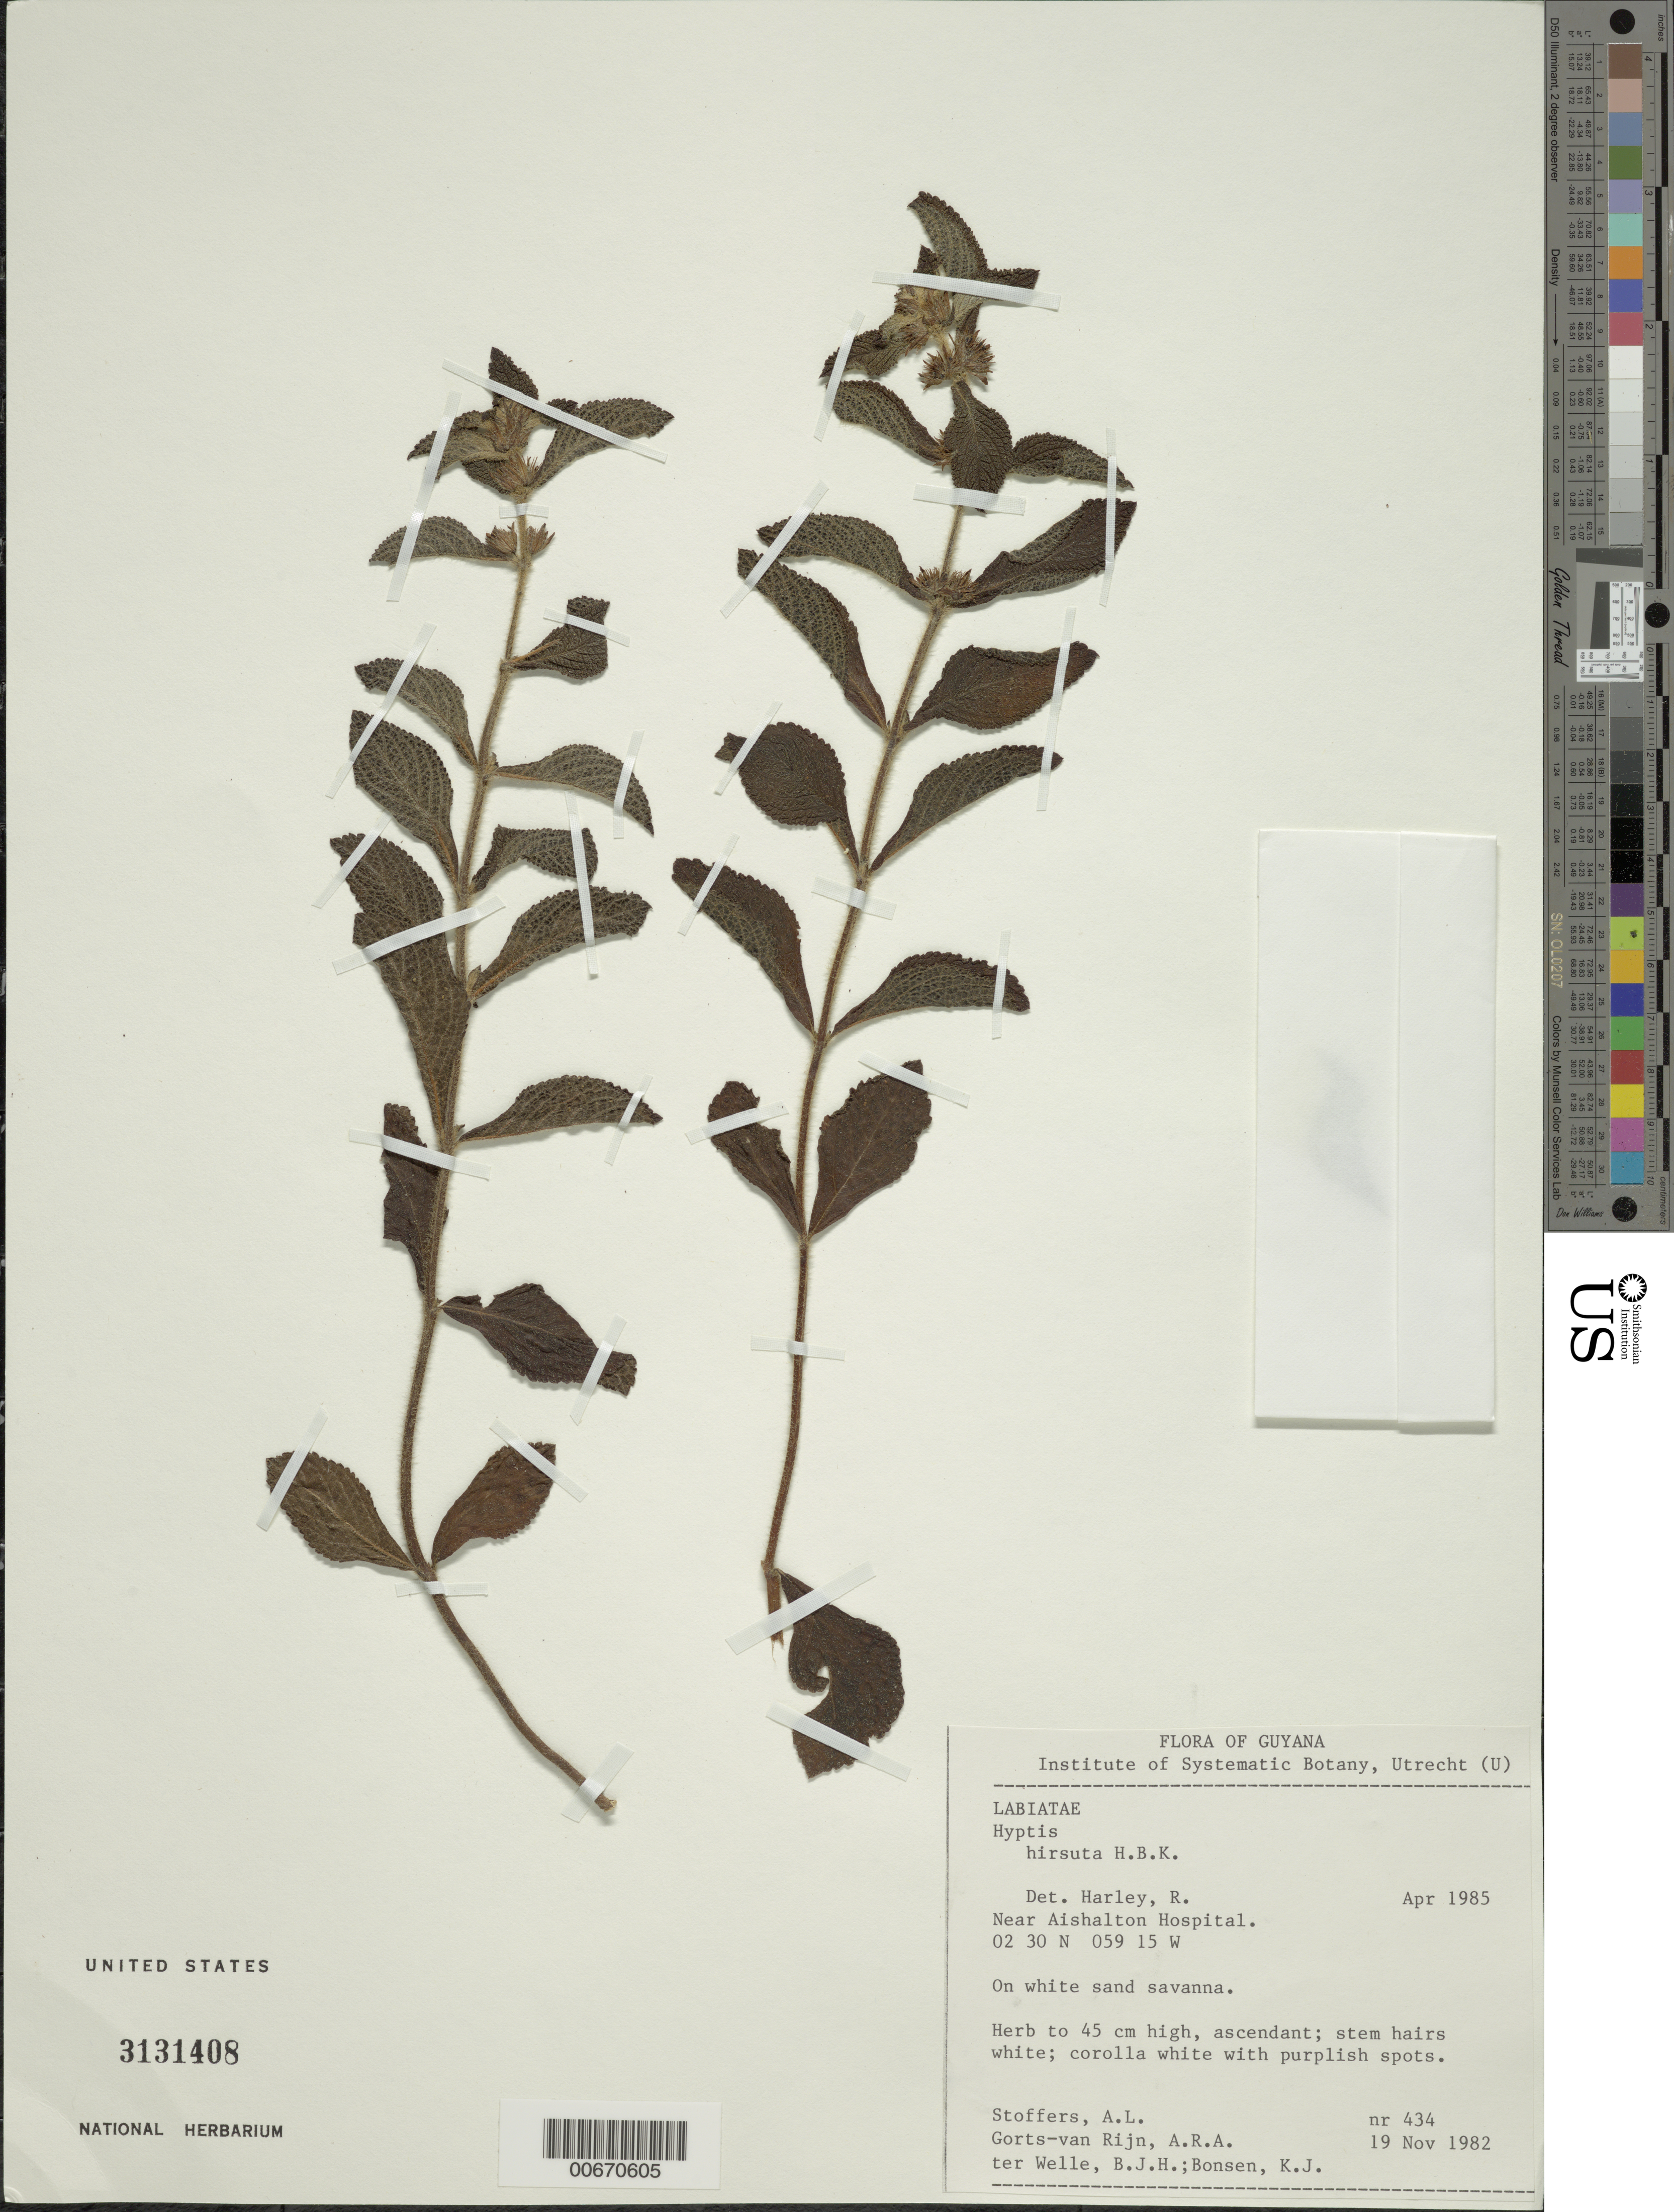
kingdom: Plantae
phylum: Tracheophyta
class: Magnoliopsida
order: Lamiales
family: Lamiaceae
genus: Hyptis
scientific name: Hyptis hirsuta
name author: Kunth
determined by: Harley, R. M.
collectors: A. Stoffers, A. .R. A. Görts-van Rijn, B. Welle & K. Bonsen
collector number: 434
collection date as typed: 19-Nov-82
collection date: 1982-11-19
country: Guyana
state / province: U. Takutu-U. Essequibo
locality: Aishalton Hospital, vic.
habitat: White sand savanna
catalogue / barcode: US 3131408